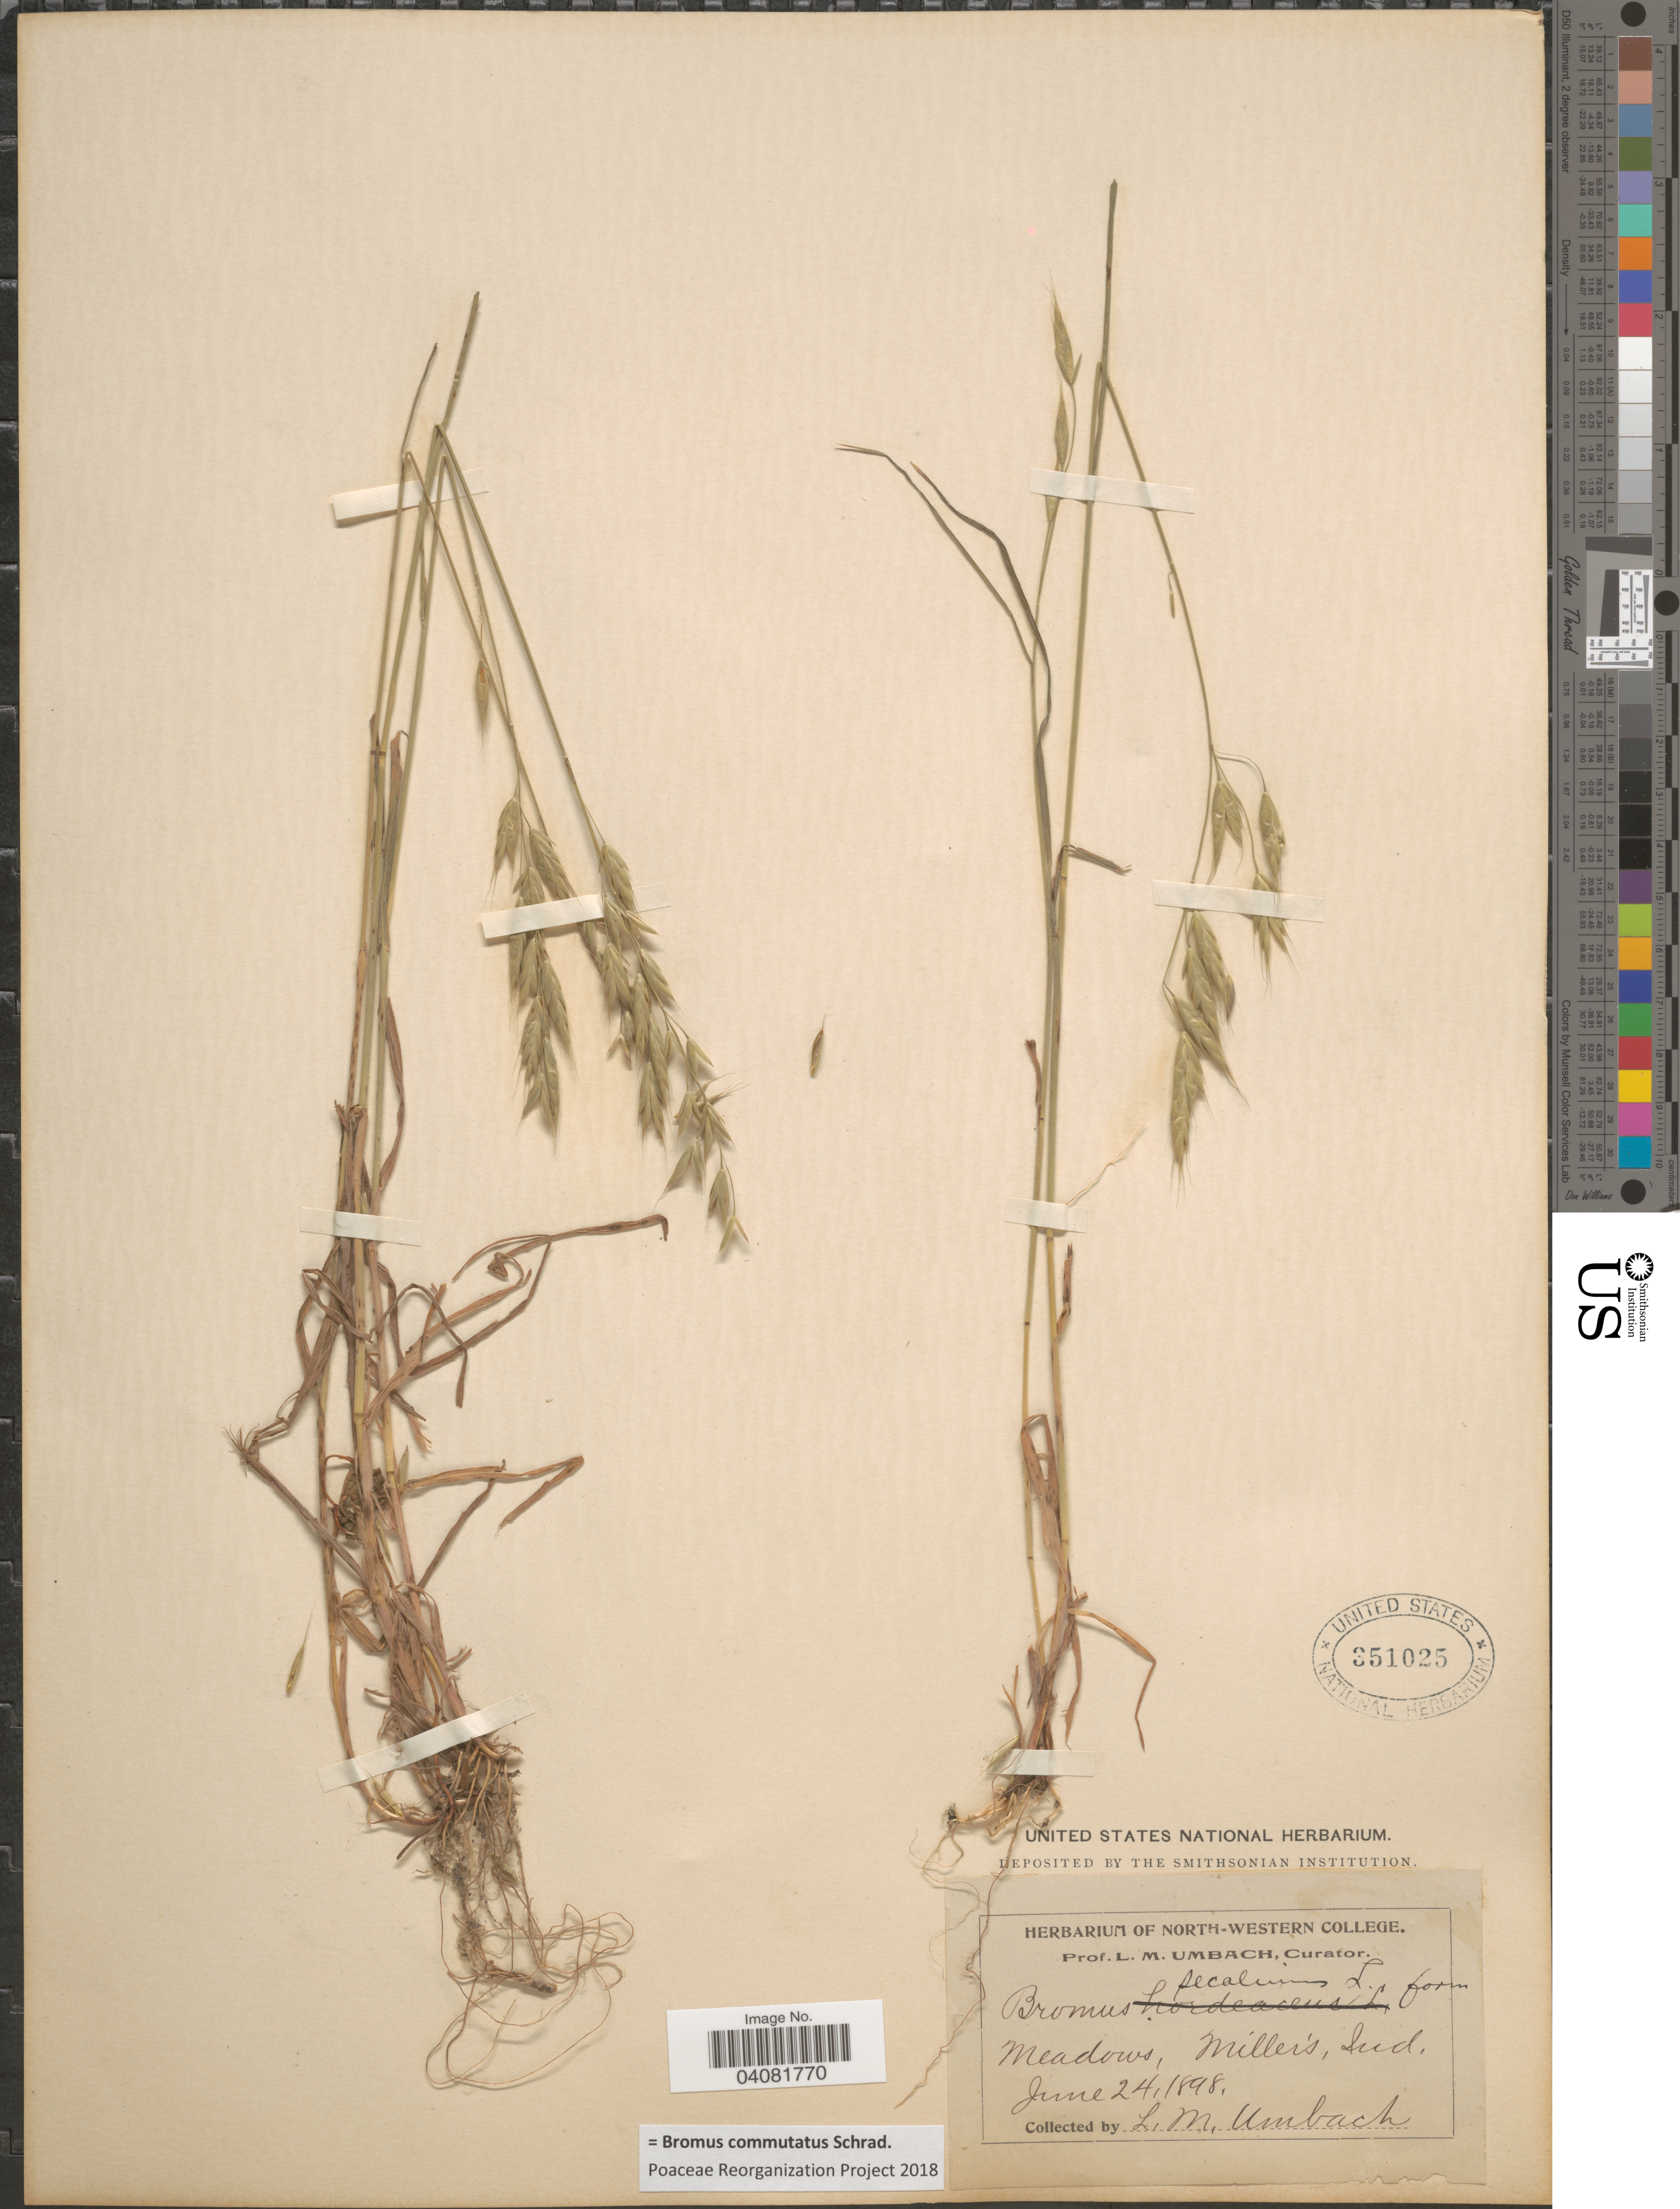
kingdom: Plantae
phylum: Tracheophyta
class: Liliopsida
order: Poales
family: Poaceae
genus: Bromus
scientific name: Bromus commutatus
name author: Schrad.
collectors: L. M. Umbach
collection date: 1898-06-24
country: United States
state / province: Indiana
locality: Meadows, Miller's.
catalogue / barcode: US 351025